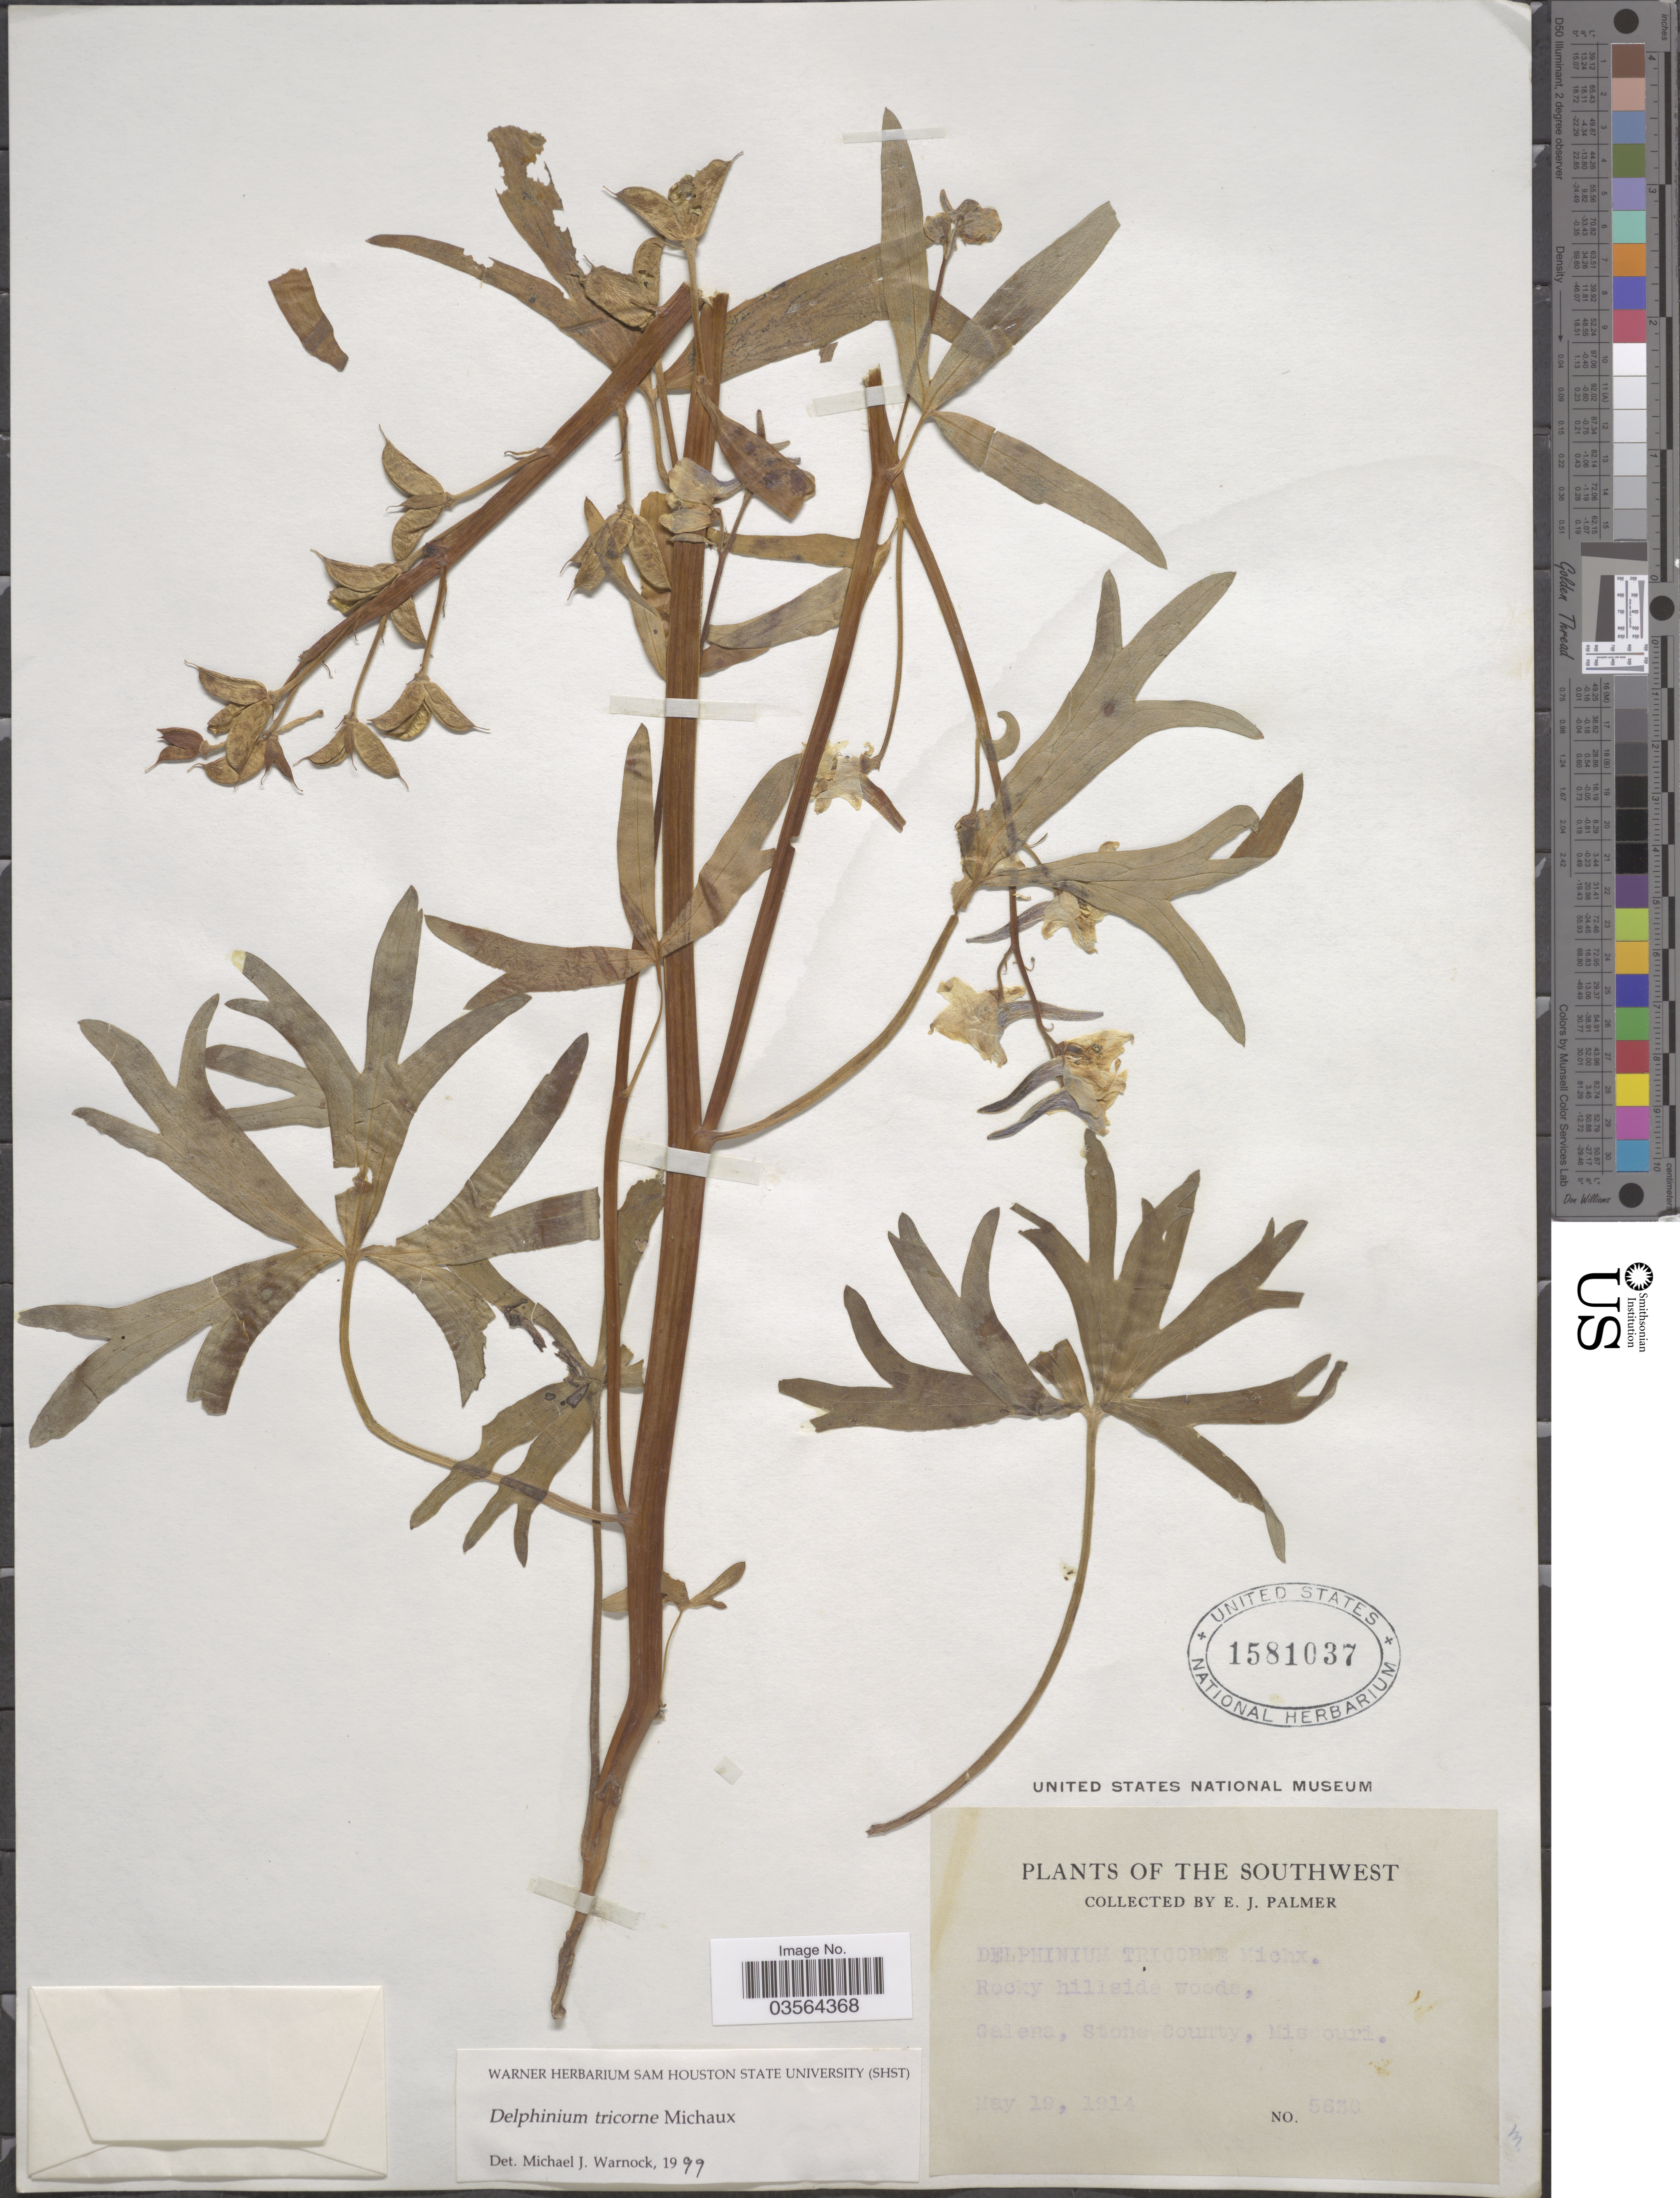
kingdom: Plantae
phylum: Tracheophyta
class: Magnoliopsida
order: Ranunculales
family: Ranunculaceae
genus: Delphinium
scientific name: Delphinium tricorne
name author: Michx.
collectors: E. J. Palmer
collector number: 5630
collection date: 1914-05-19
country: United States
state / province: Missouri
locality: The Southwest. Galena, Stone County.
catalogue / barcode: US 1581037